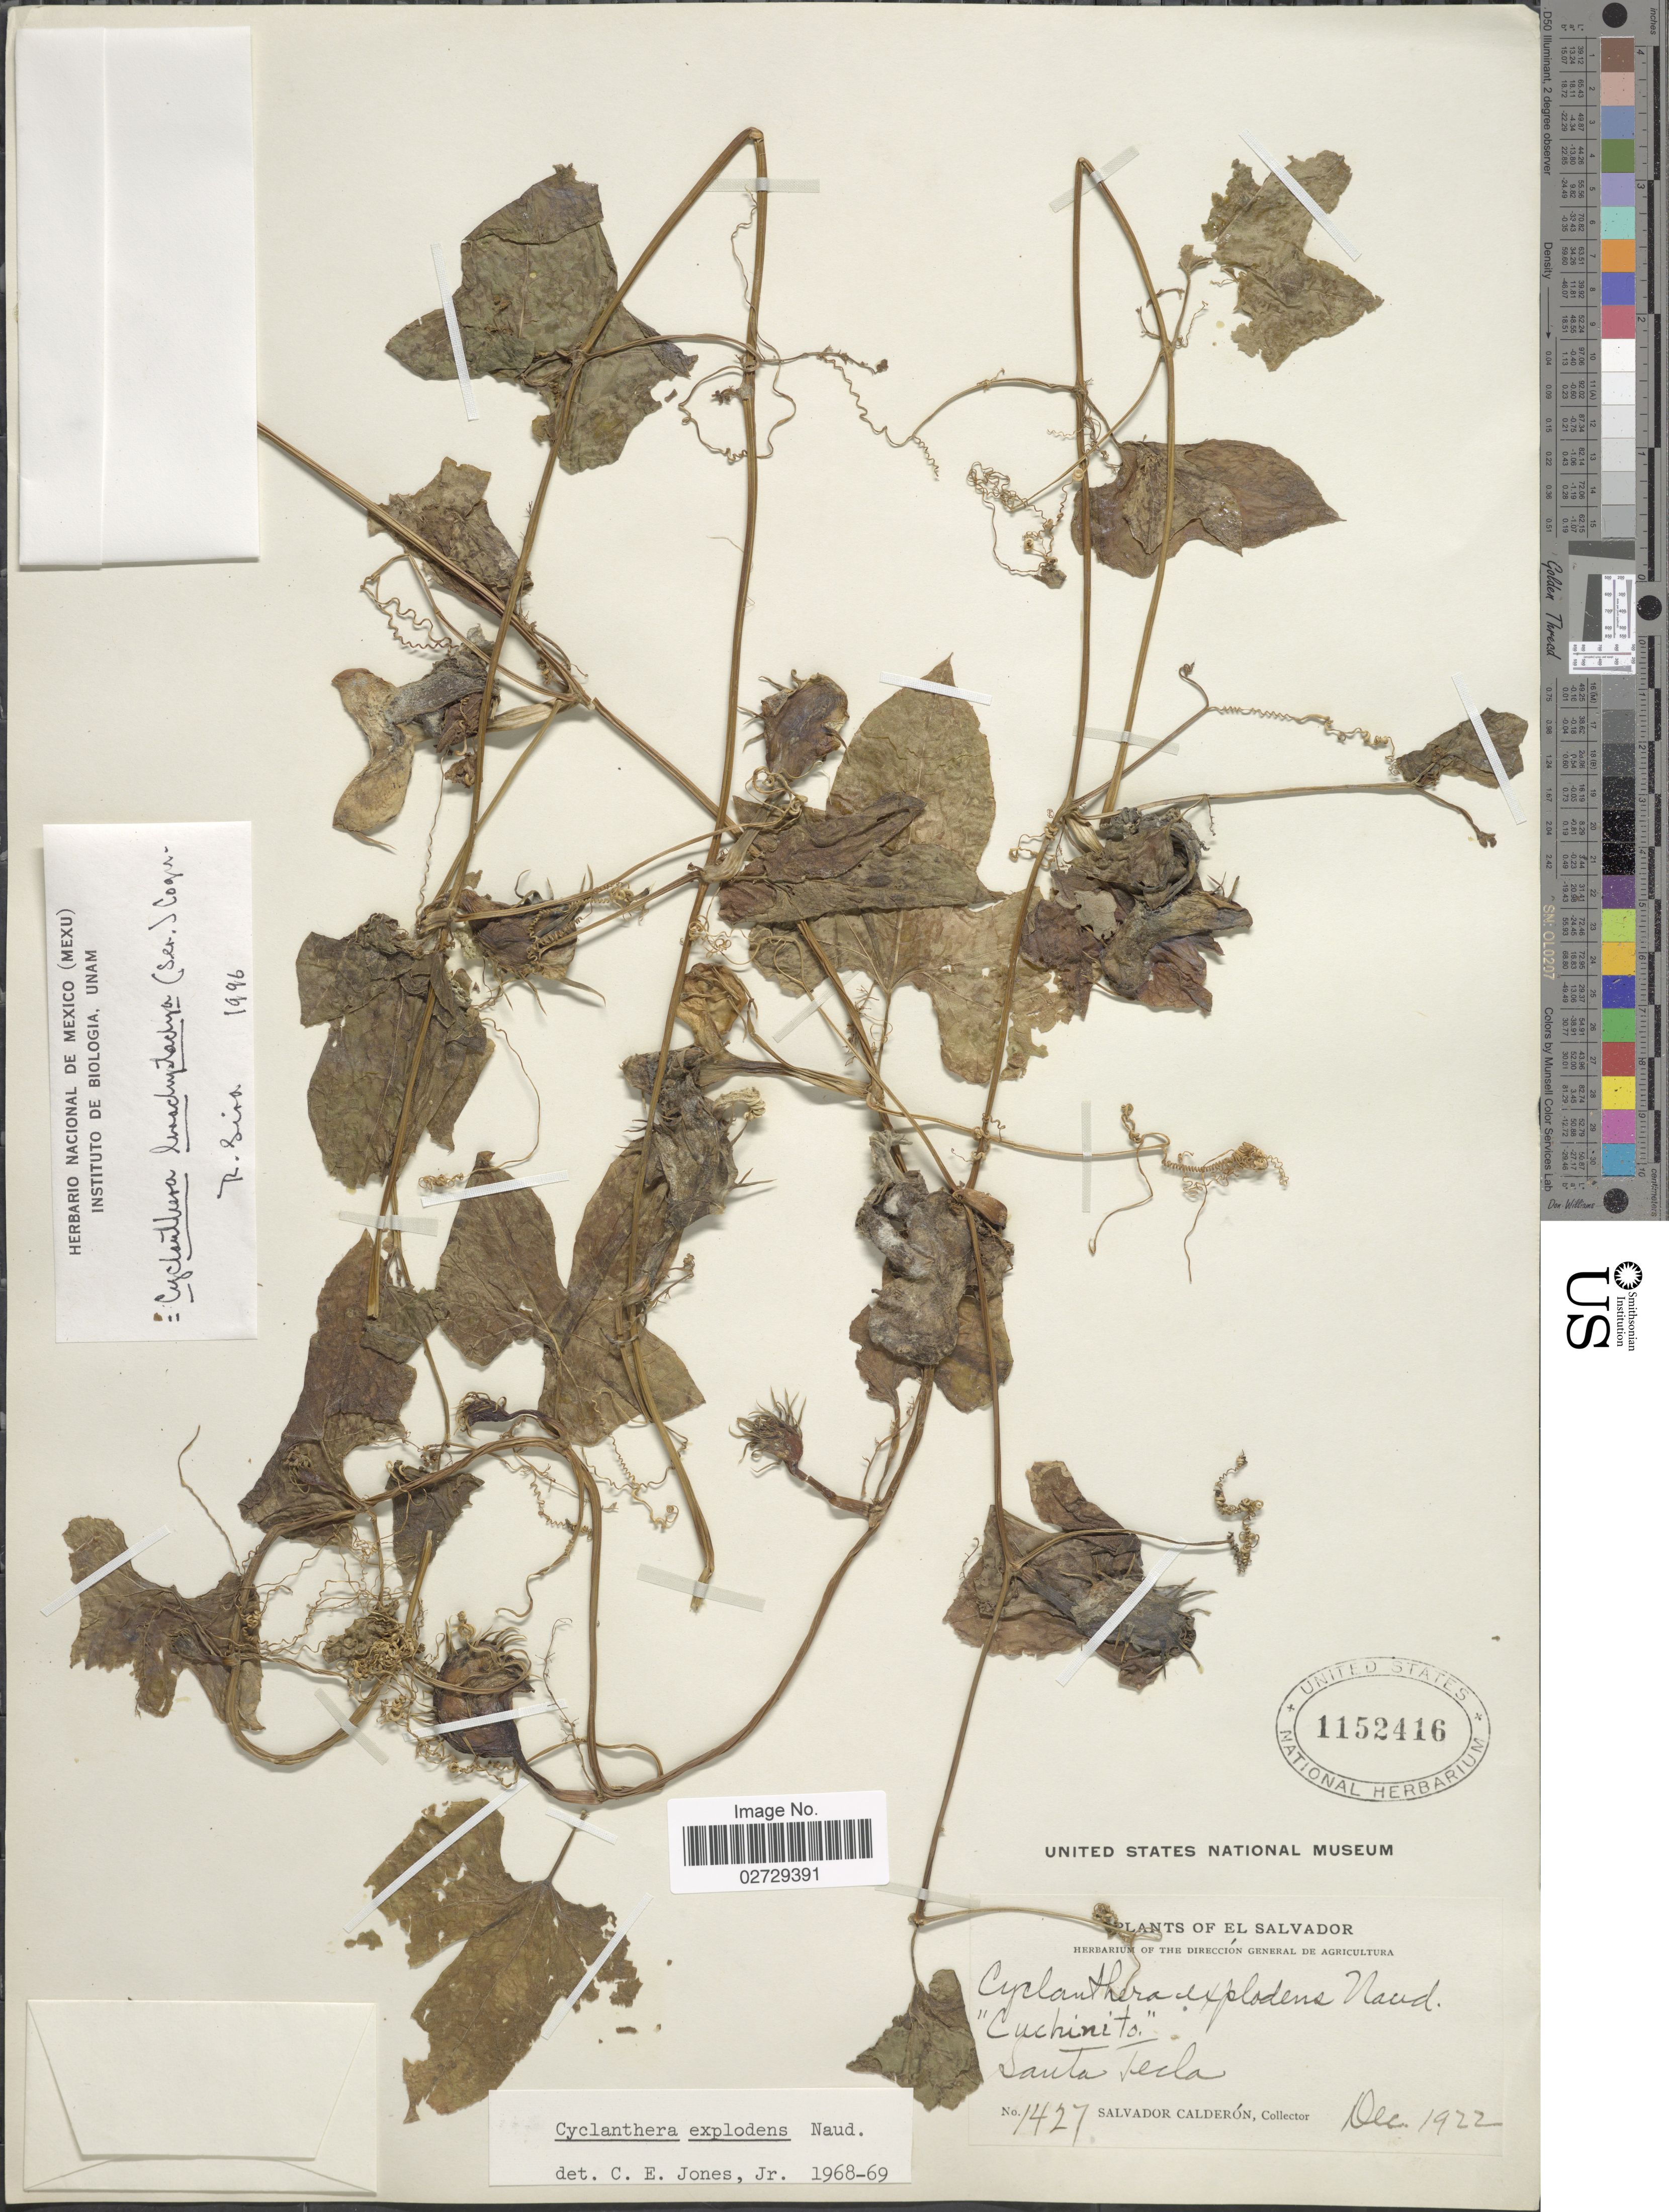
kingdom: Plantae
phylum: Tracheophyta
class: Magnoliopsida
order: Cucurbitales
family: Cucurbitaceae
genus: Cyclanthera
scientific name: Cyclanthera brachystachya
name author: (DC.) Cogn.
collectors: S. Calderón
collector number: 1427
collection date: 1922-12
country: El Salvador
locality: Cuchinito.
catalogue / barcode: US 1152416